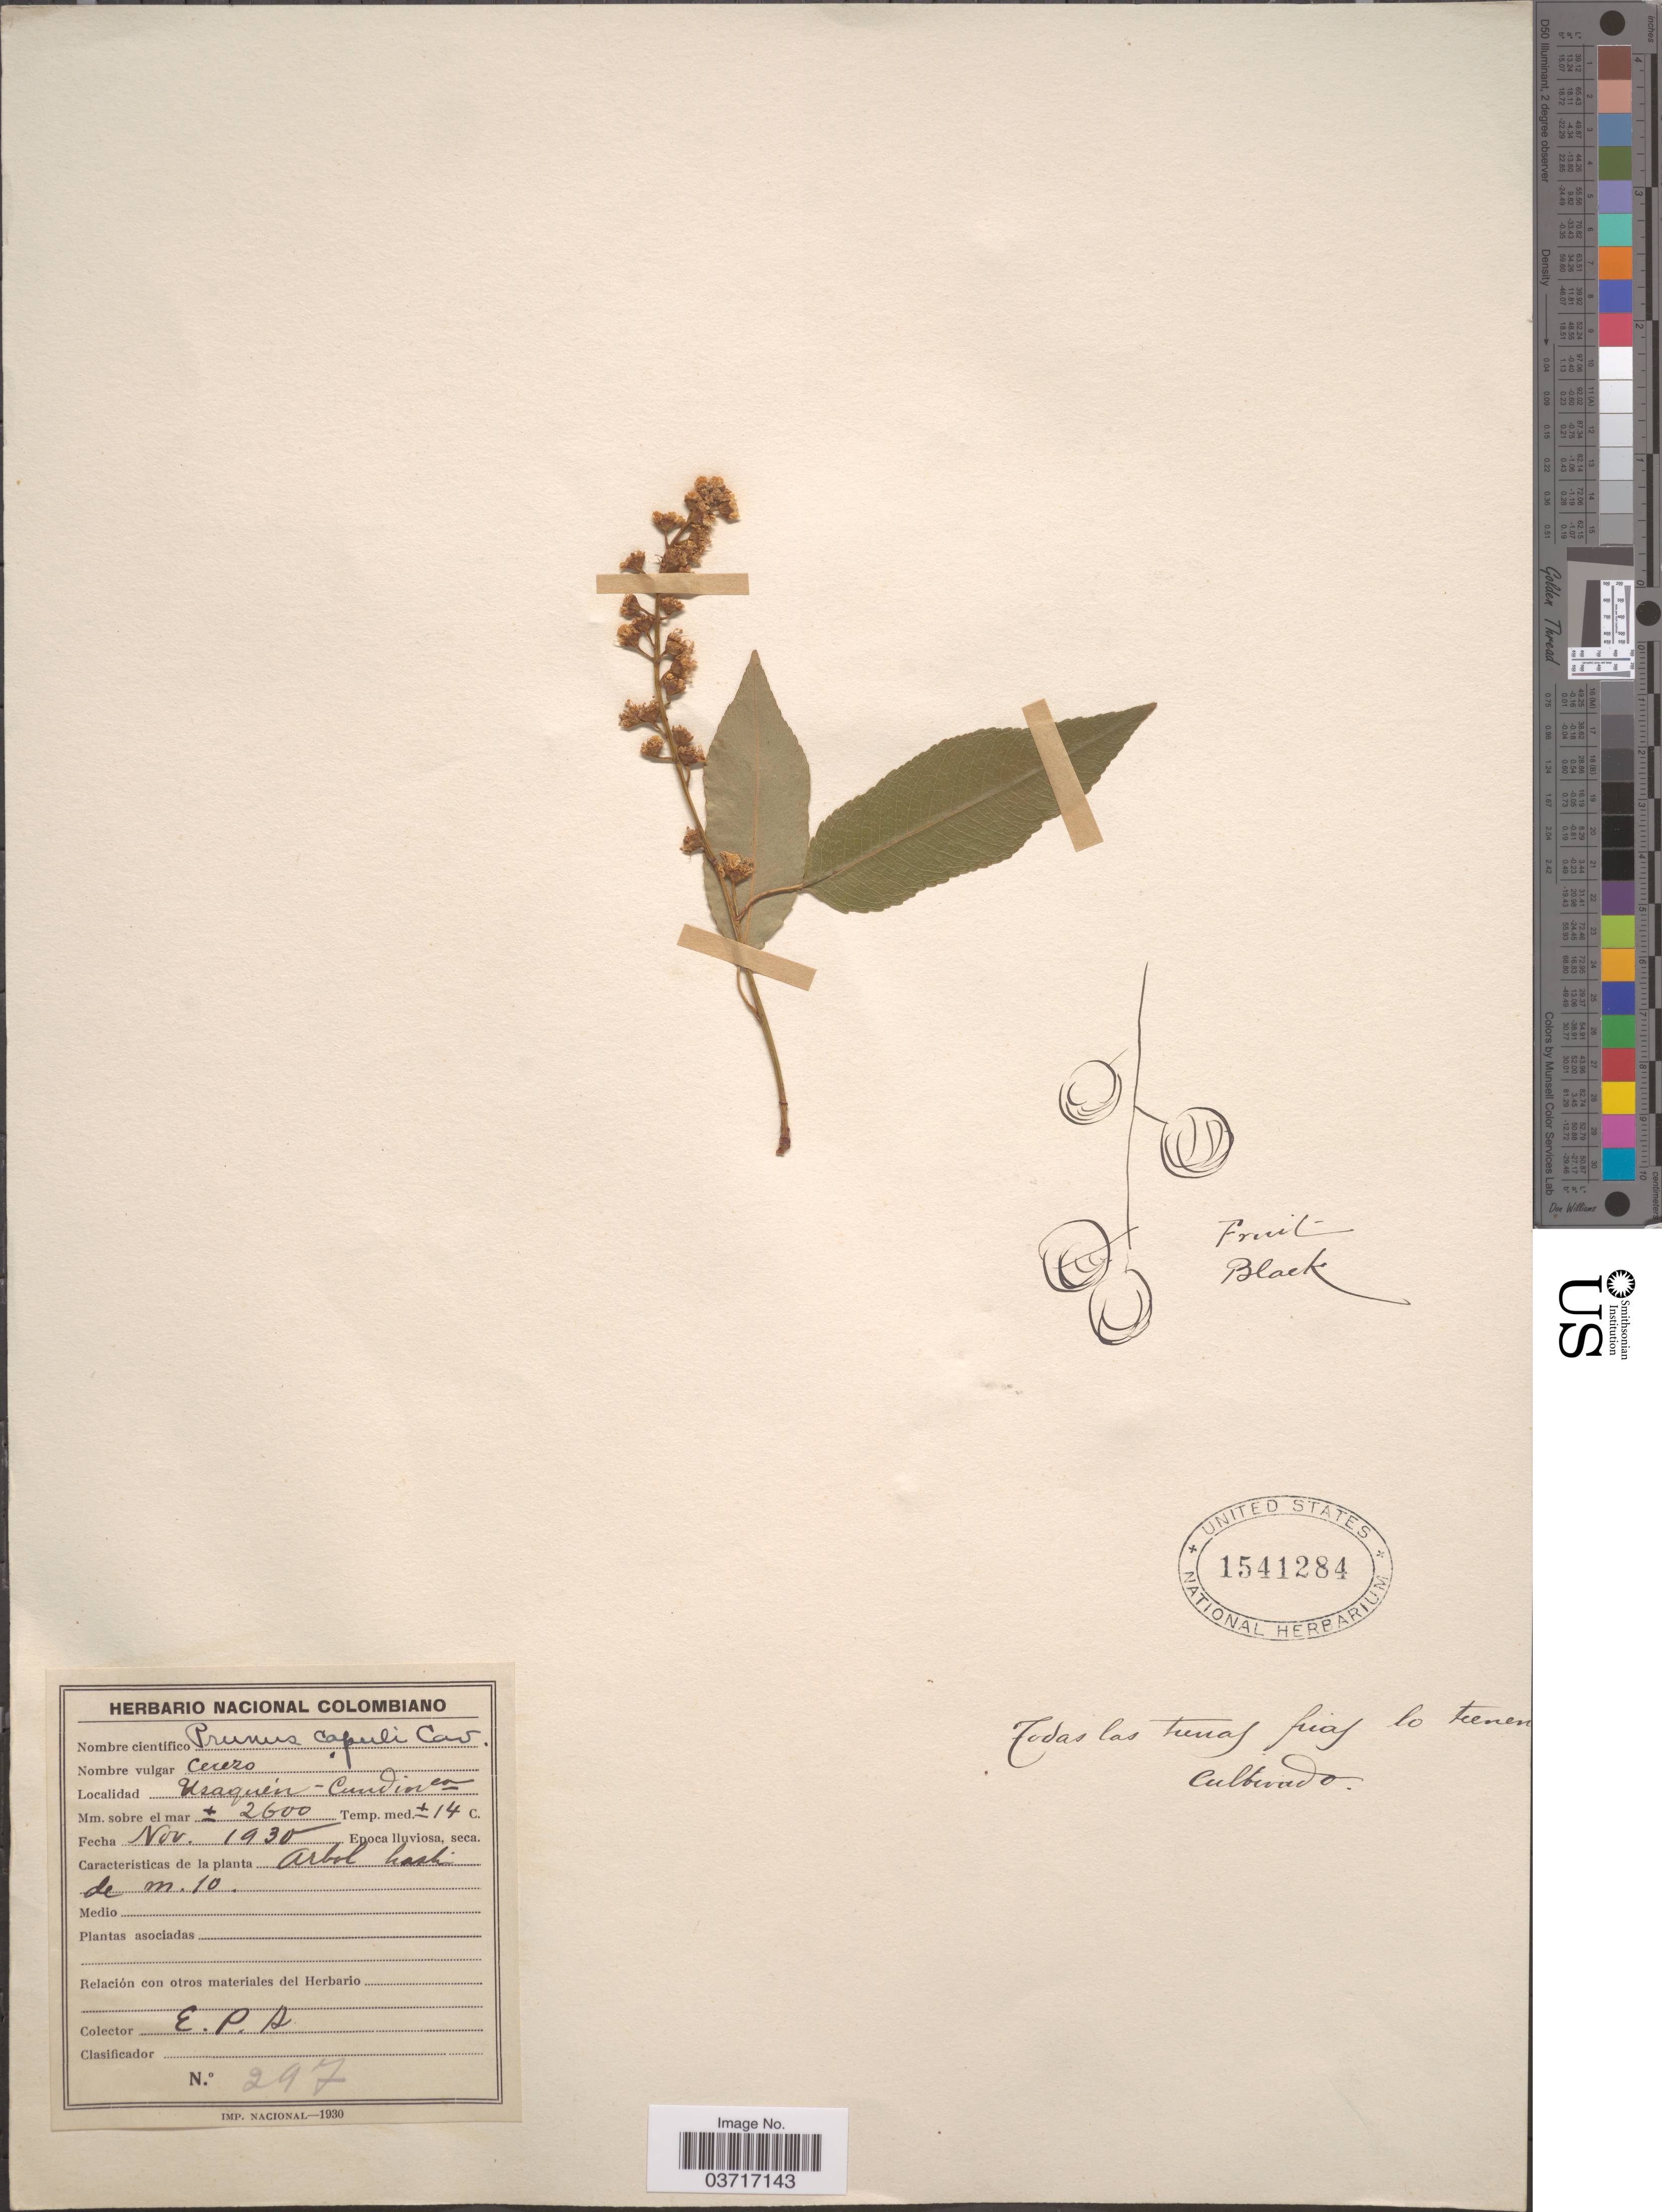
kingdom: Plantae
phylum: Tracheophyta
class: Magnoliopsida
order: Rosales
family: Rosaceae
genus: Prunus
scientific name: Prunus serotina subsp. capuli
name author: (Cav. ex Spreng.) McVaugh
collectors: E. Pérez Arbeláez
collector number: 297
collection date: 1930-11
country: Colombia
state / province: Cundinamarca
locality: Usaquín - Cundinca.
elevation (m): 2600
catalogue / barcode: US 1541284